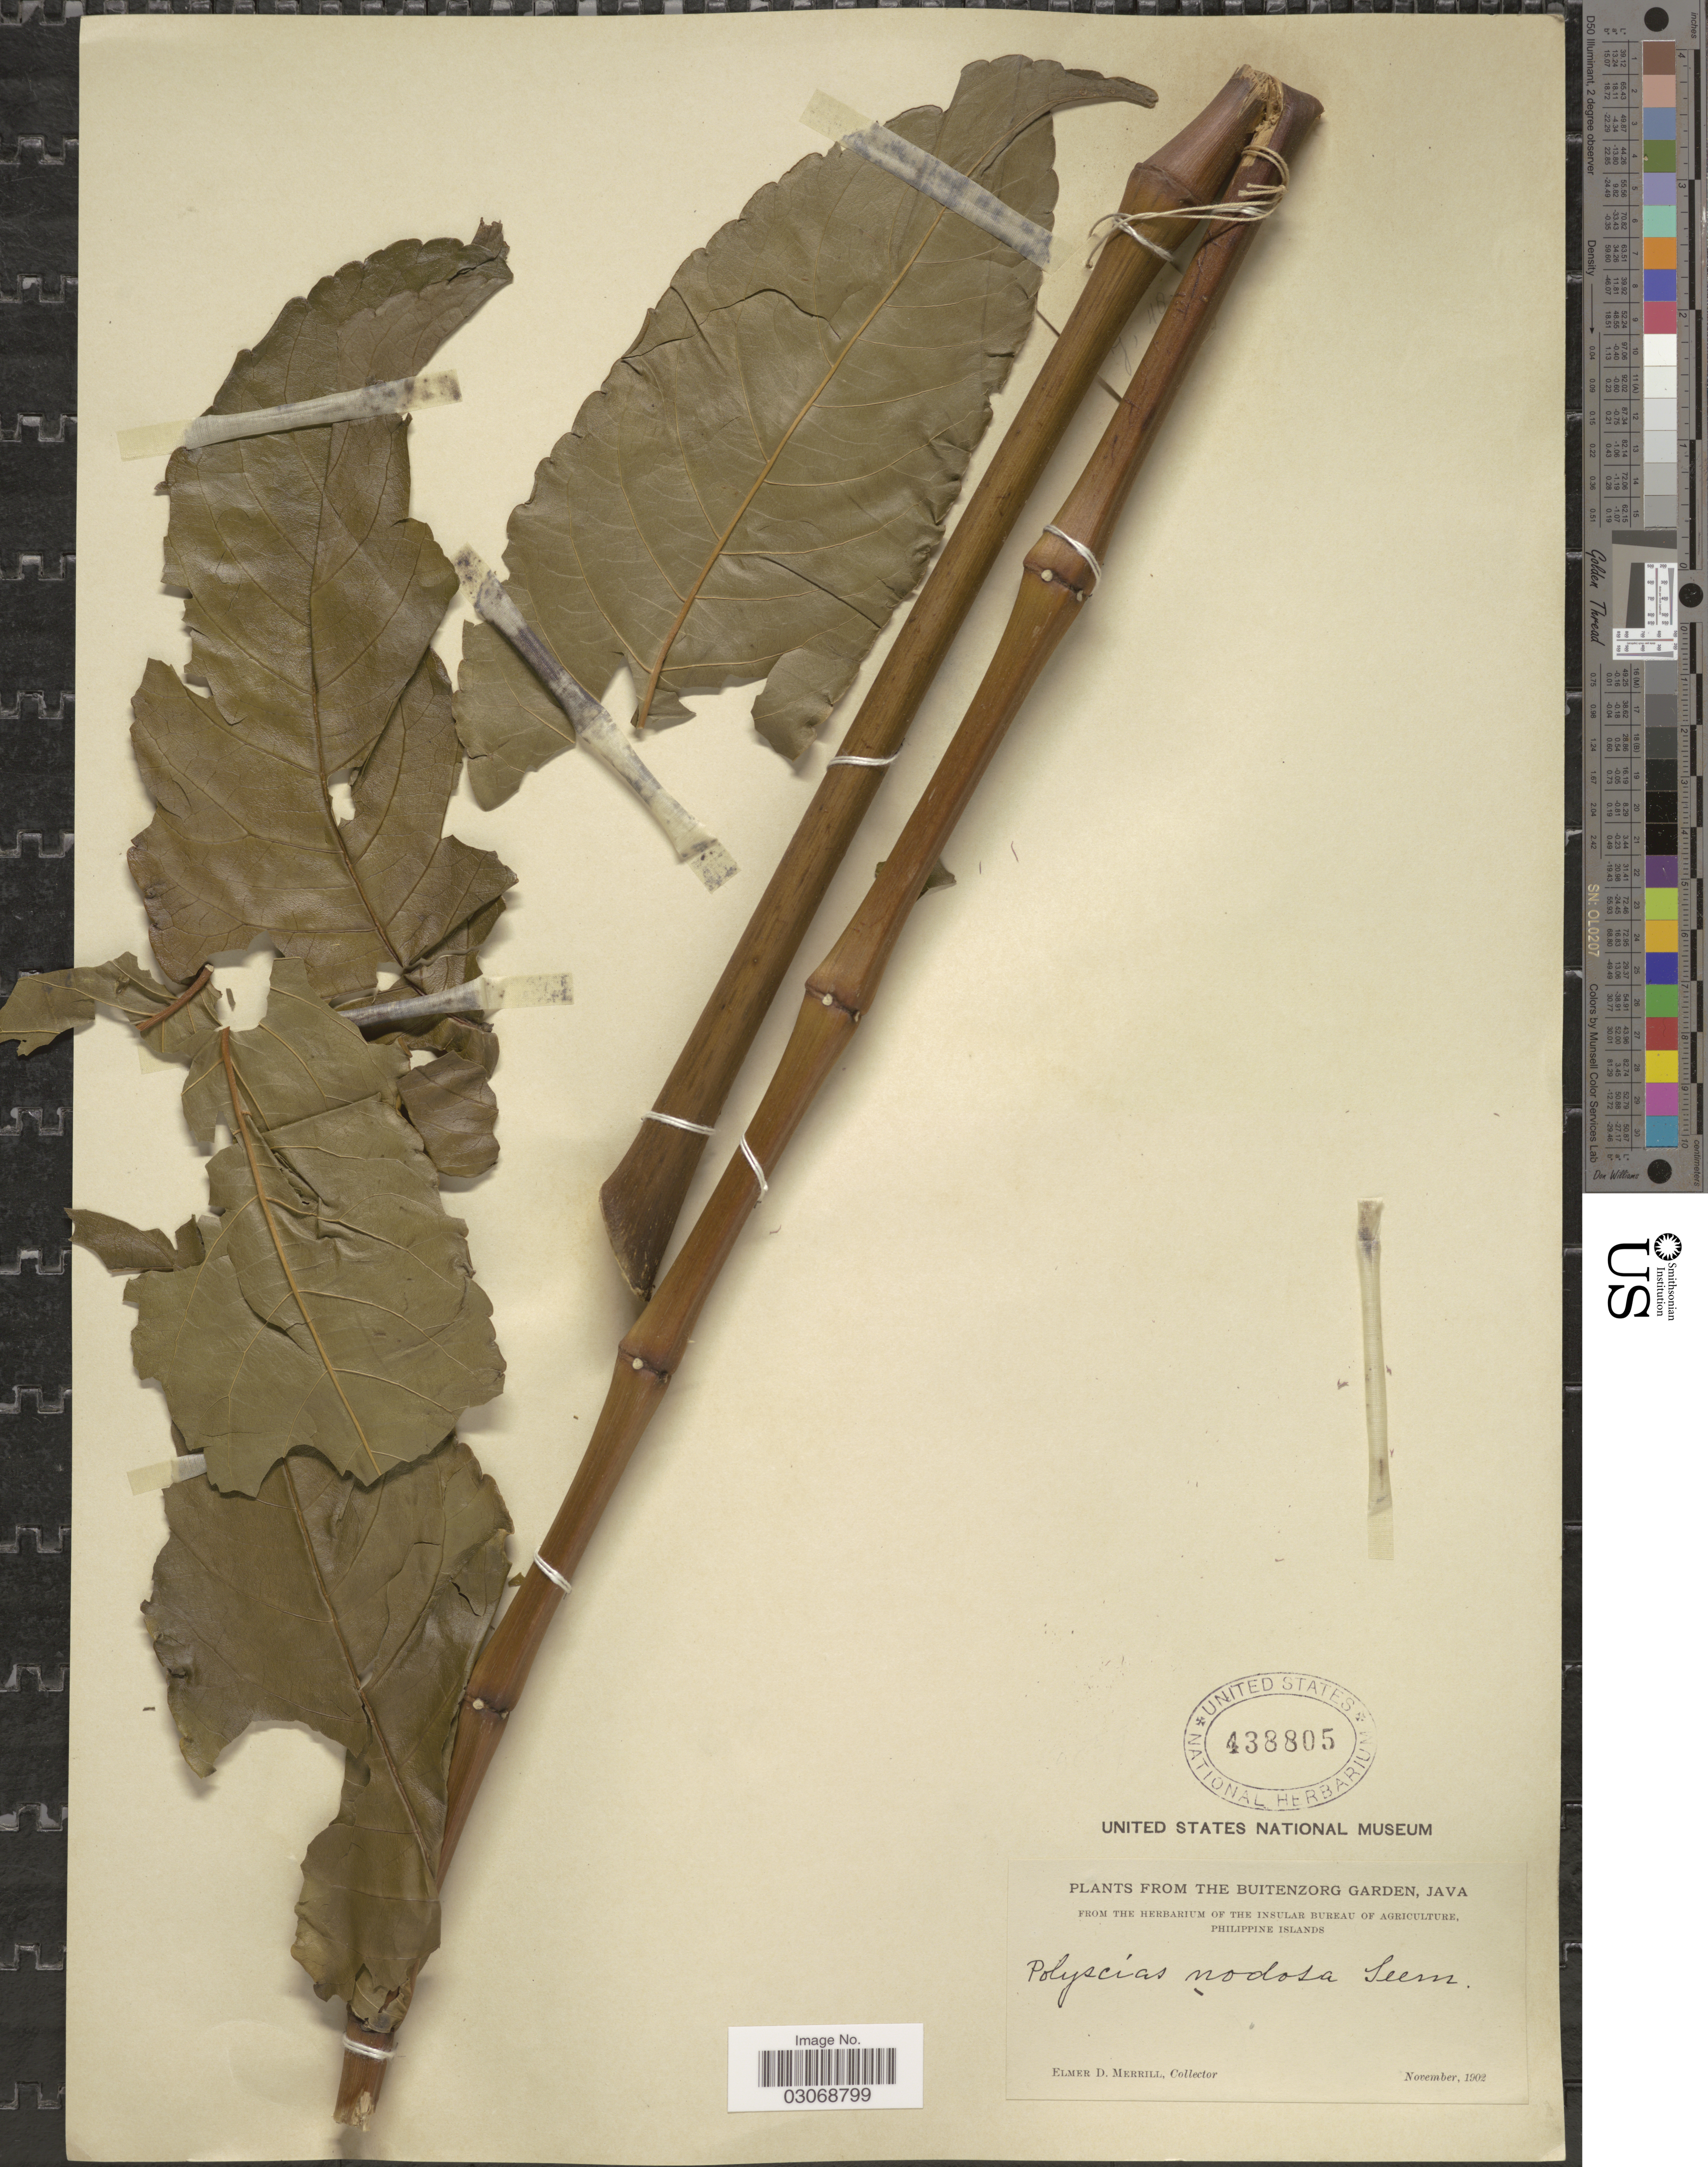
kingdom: Plantae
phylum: Tracheophyta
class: Magnoliopsida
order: Apiales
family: Araliaceae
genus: Polyscias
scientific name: Polyscias nodosa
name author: (Blume) Seem.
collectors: E. D. Merrill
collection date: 1902-11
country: Indonesia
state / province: Java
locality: The Buitenzorg Garden, Java.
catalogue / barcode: US 438805